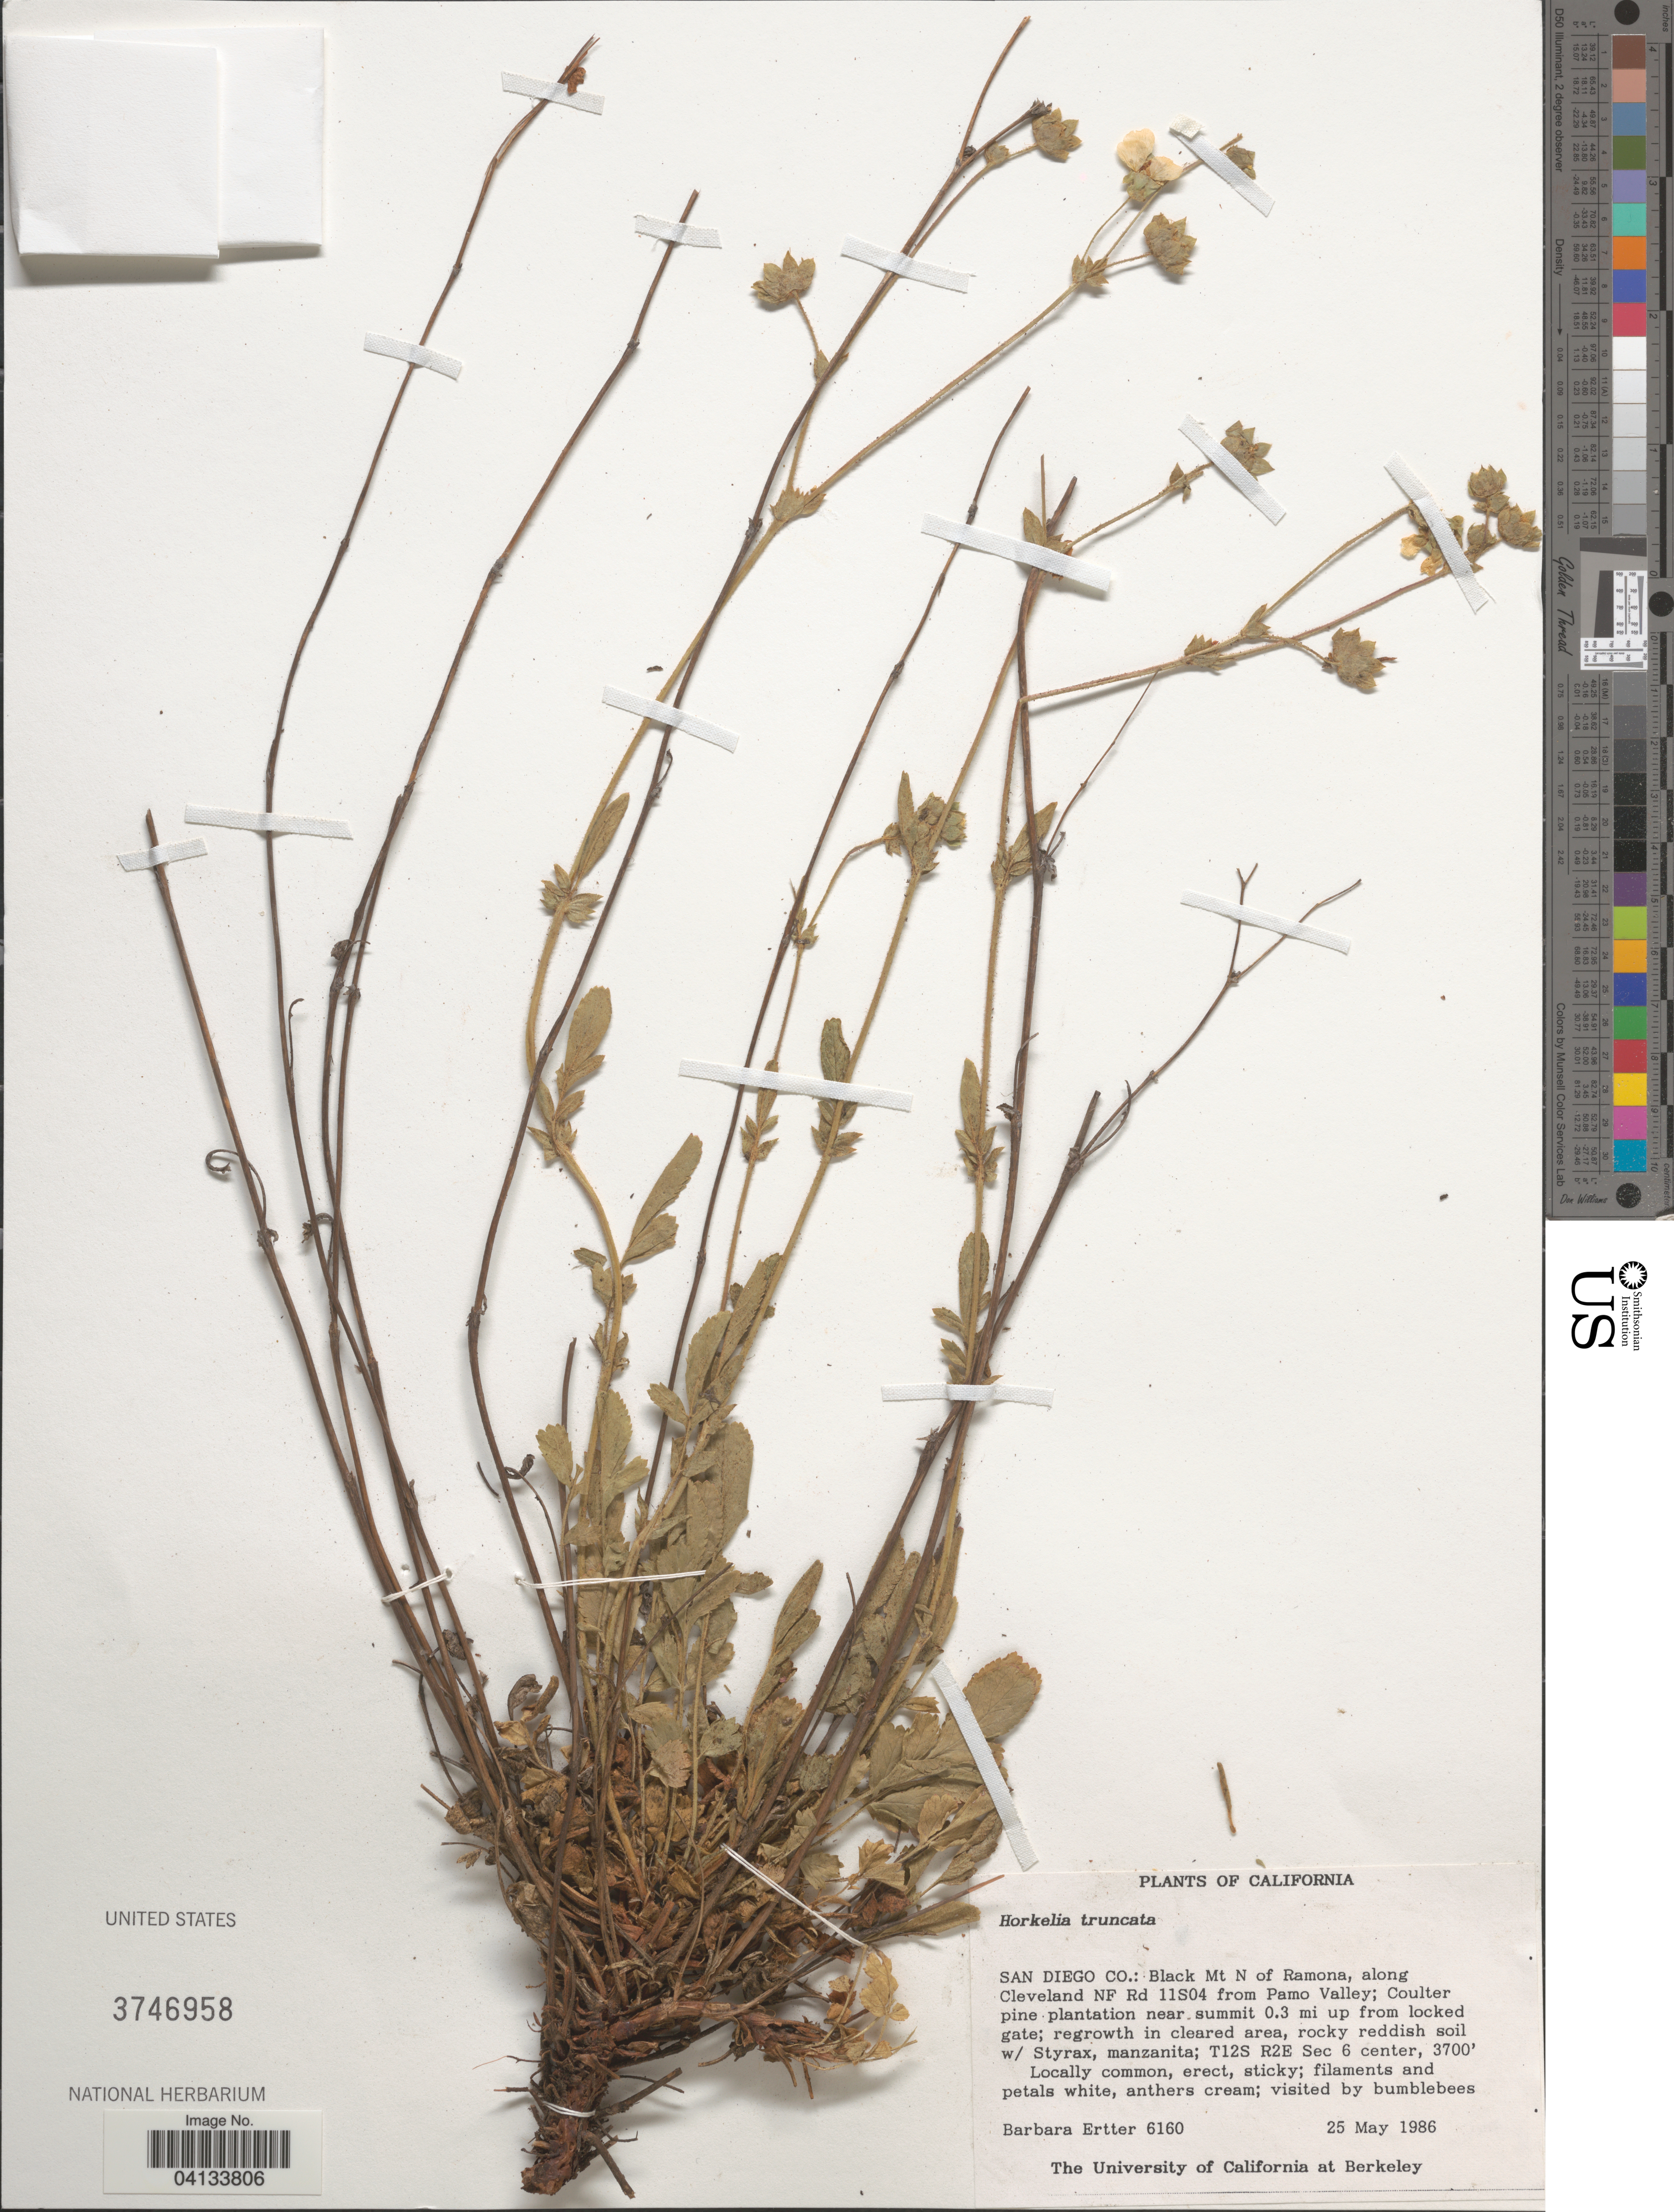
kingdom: Plantae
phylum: Tracheophyta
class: Magnoliopsida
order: Rosales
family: Rosaceae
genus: Potentilla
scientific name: Potentilla truncata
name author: (Rydb.) Jeps.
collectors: B. Ertter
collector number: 6160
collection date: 1986-05-25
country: United States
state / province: California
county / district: San Diego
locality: San Diego Co.: Black Mt N of Ramona, along Cleveland NF Rd 11S04 from Pamo Valley; Coulter pine plantation near summit 0.3 mi up from locked gate; T12S R2E Sec 6 center.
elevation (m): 1128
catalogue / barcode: US 3746958